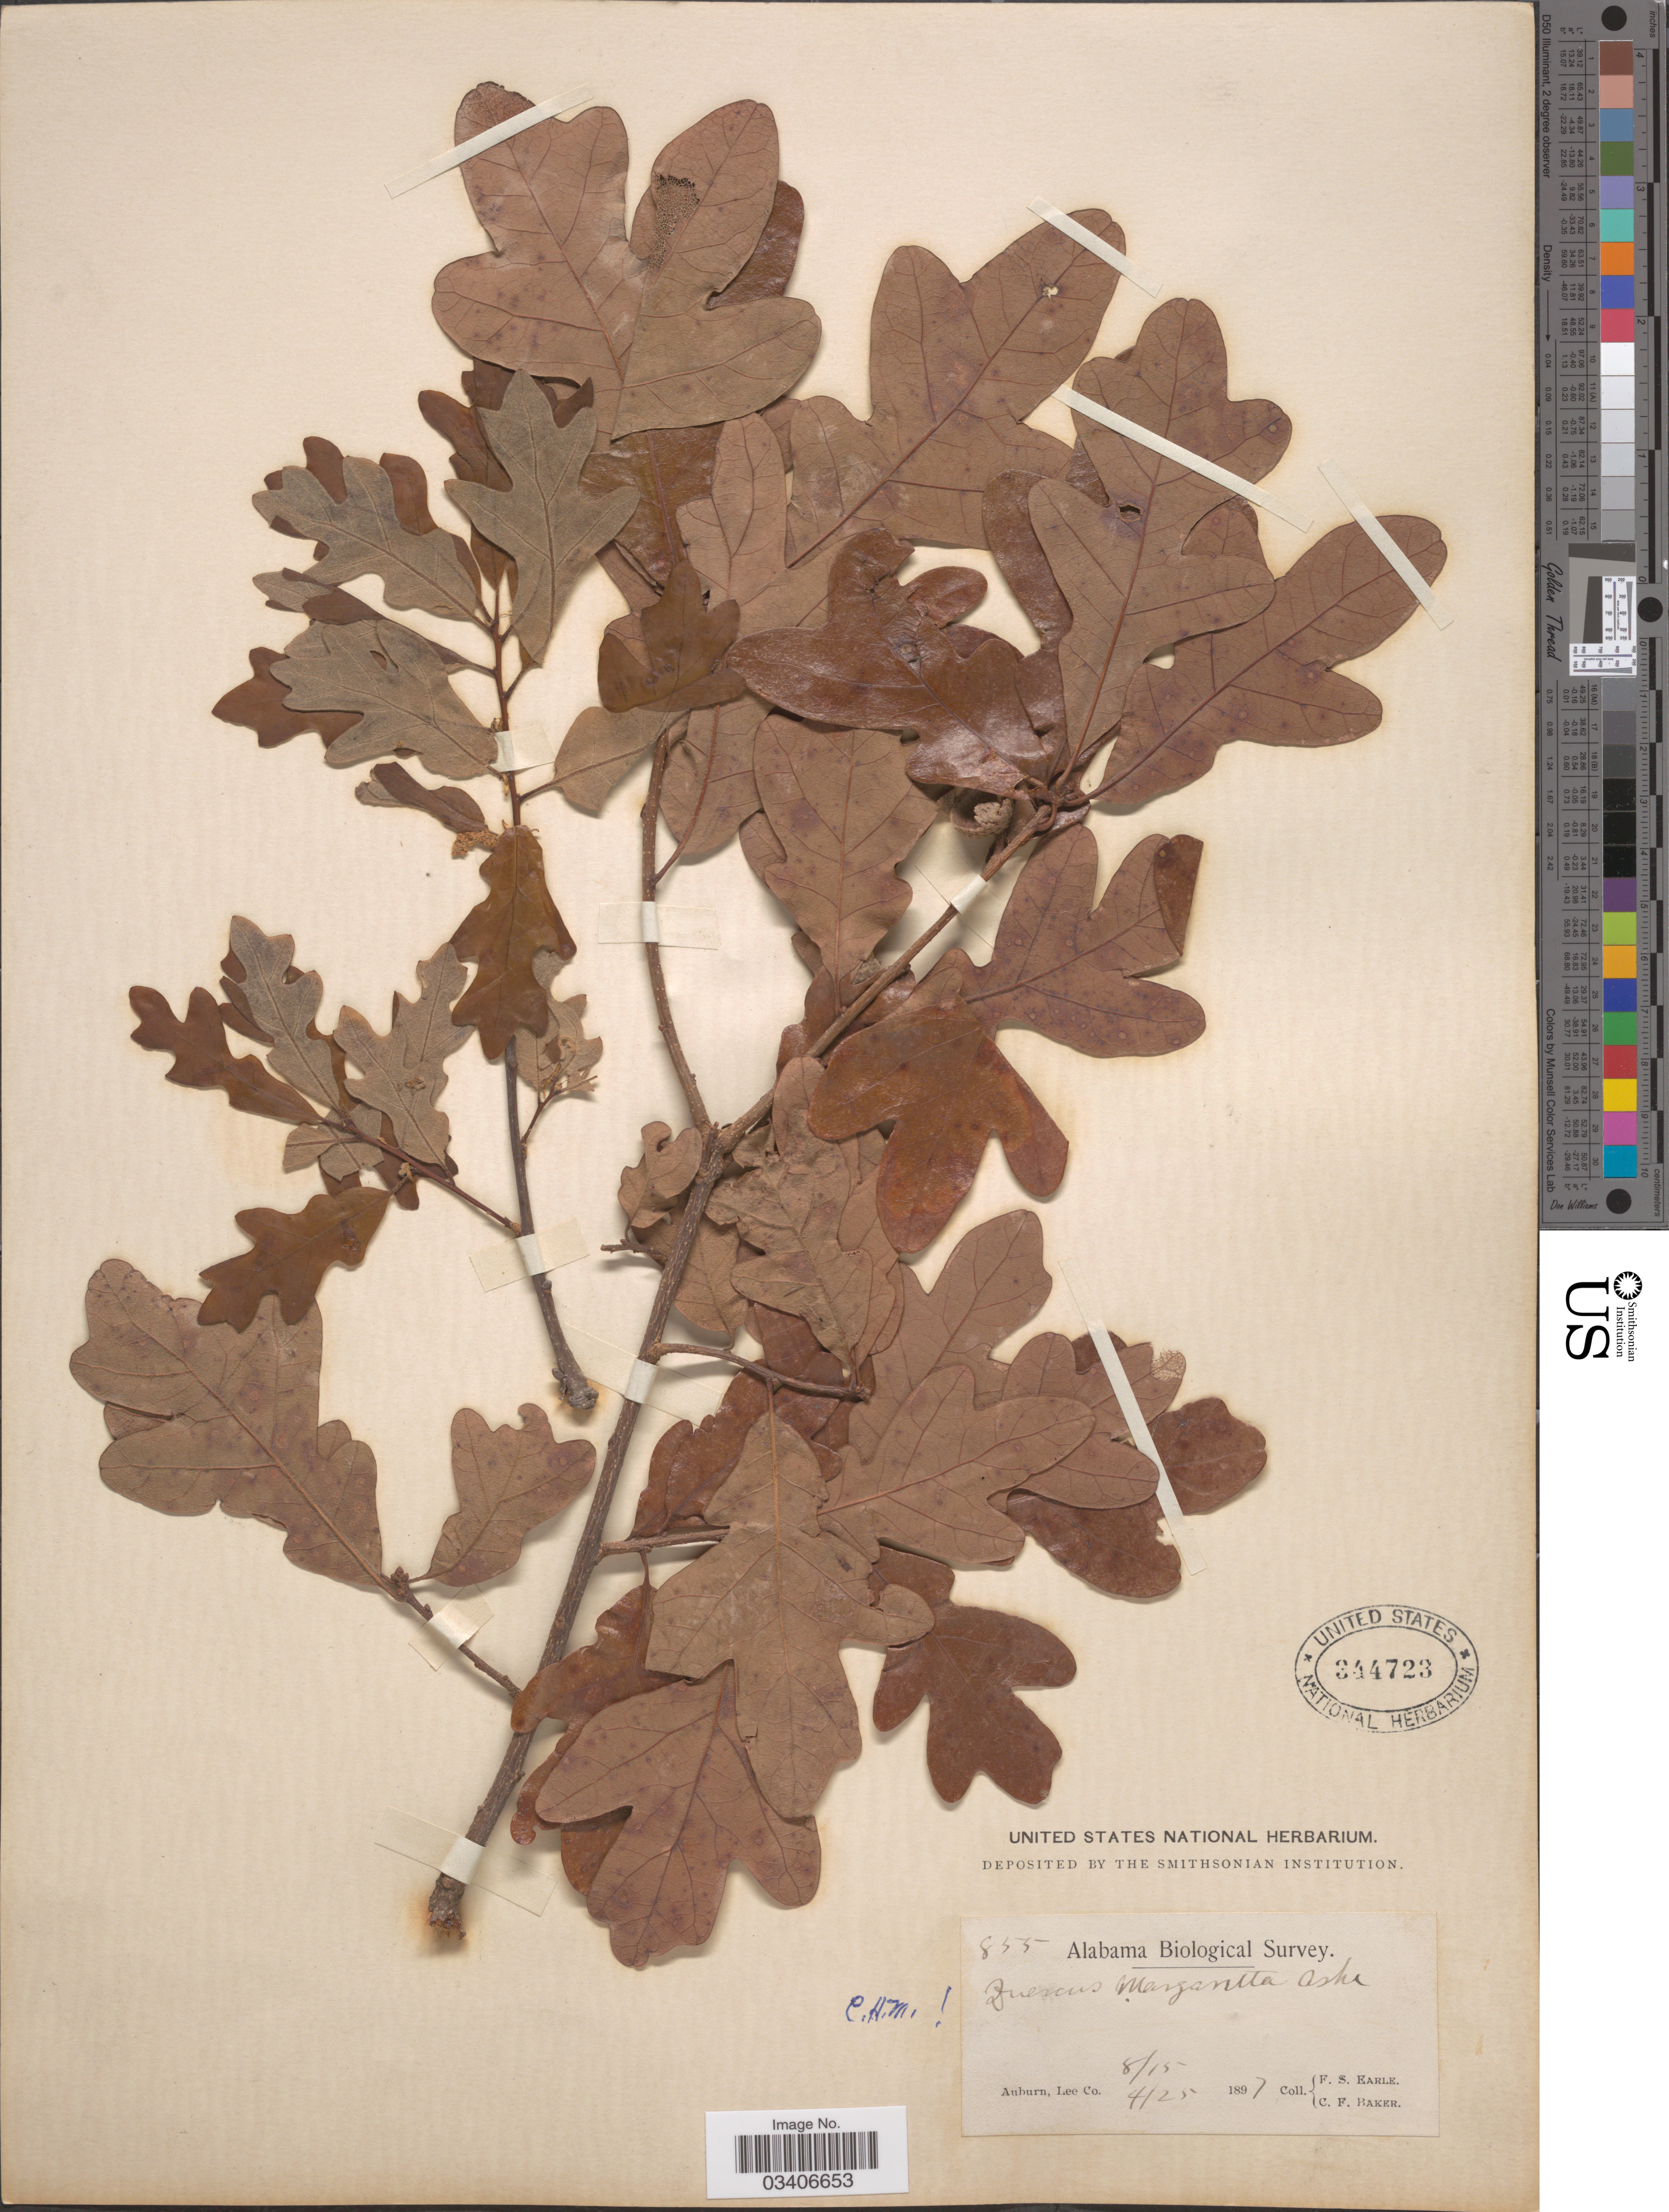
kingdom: Plantae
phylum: Tracheophyta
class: Magnoliopsida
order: Fagales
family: Fagaceae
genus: Quercus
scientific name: Quercus margarettae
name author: Ashe ex Small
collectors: F. S. Earle & C. F. Baker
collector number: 855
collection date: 1897-04-25/1897-08-15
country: United States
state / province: Alabama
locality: Auburn, Lee Co.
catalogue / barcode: US 344723